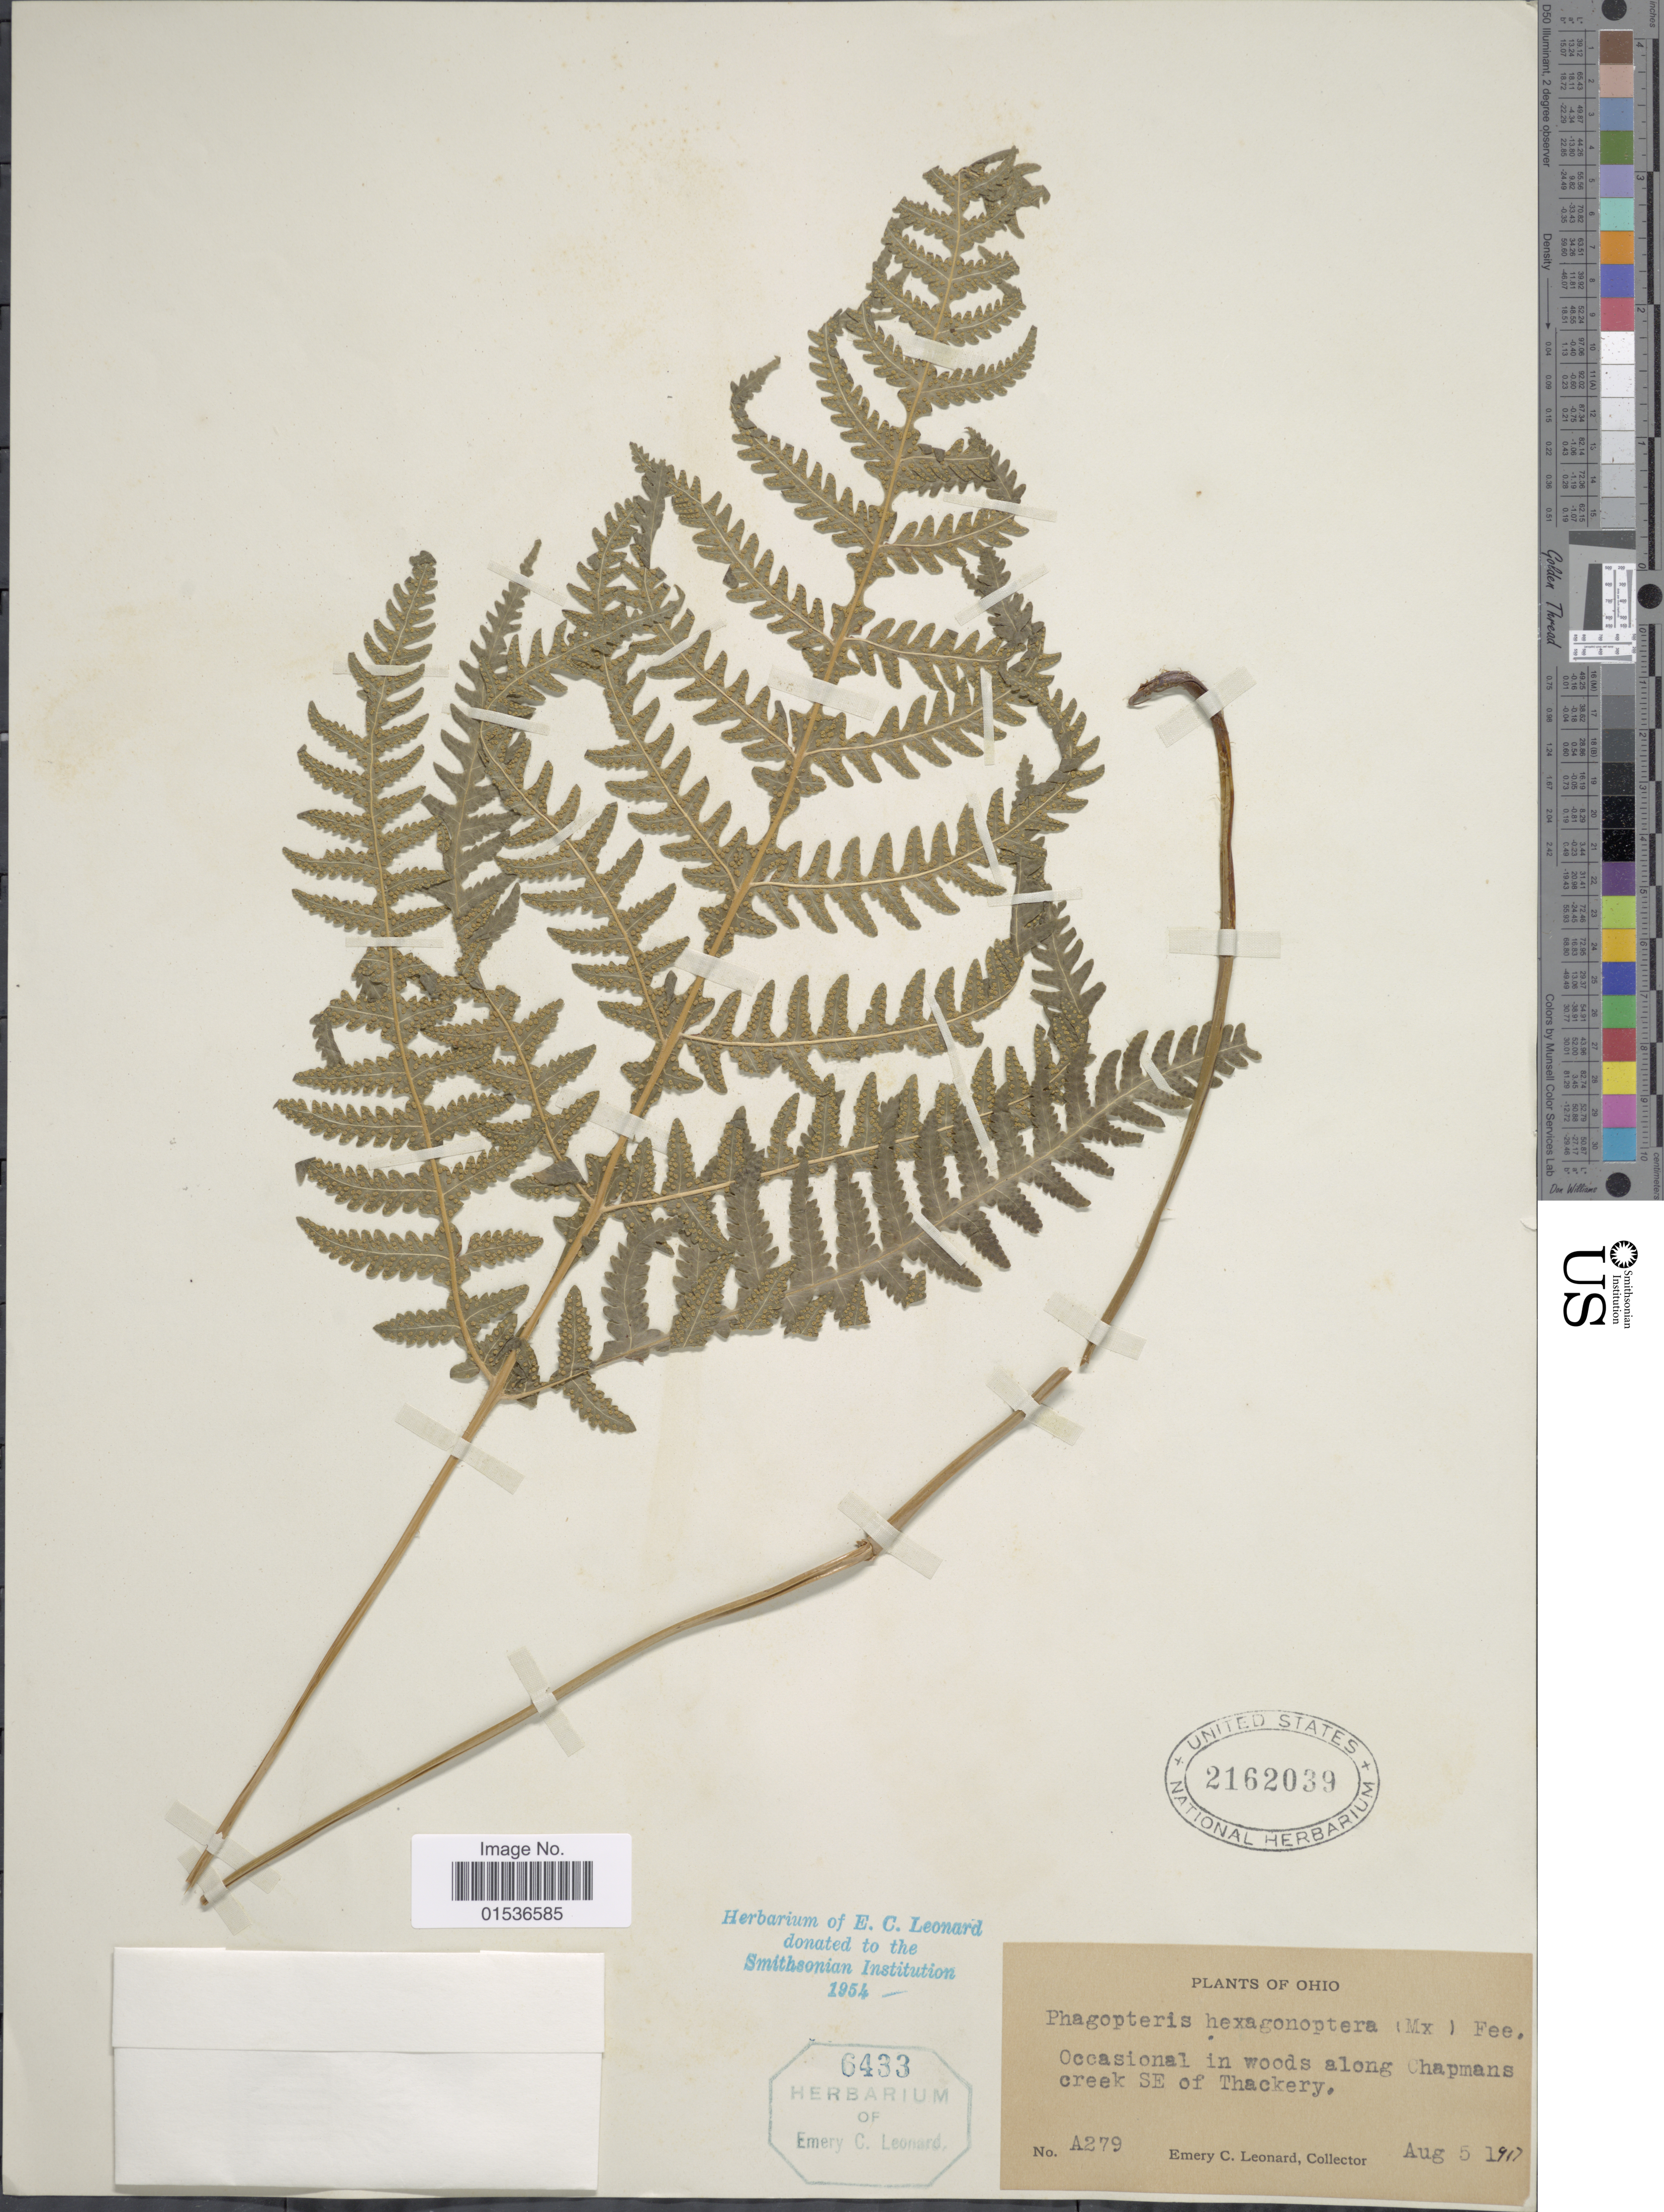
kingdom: Plantae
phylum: Tracheophyta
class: Polypodiopsida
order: Polypodiales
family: Thelypteridaceae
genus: Phegopteris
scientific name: Phegopteris hexagonoptera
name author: (Michx.) Fée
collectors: E. C. Leonard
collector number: A279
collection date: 1917-08-05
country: United States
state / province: Ohio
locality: Ohio, Occasional in woods along Chapmans creek SE of Thackery.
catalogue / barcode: US 2162039